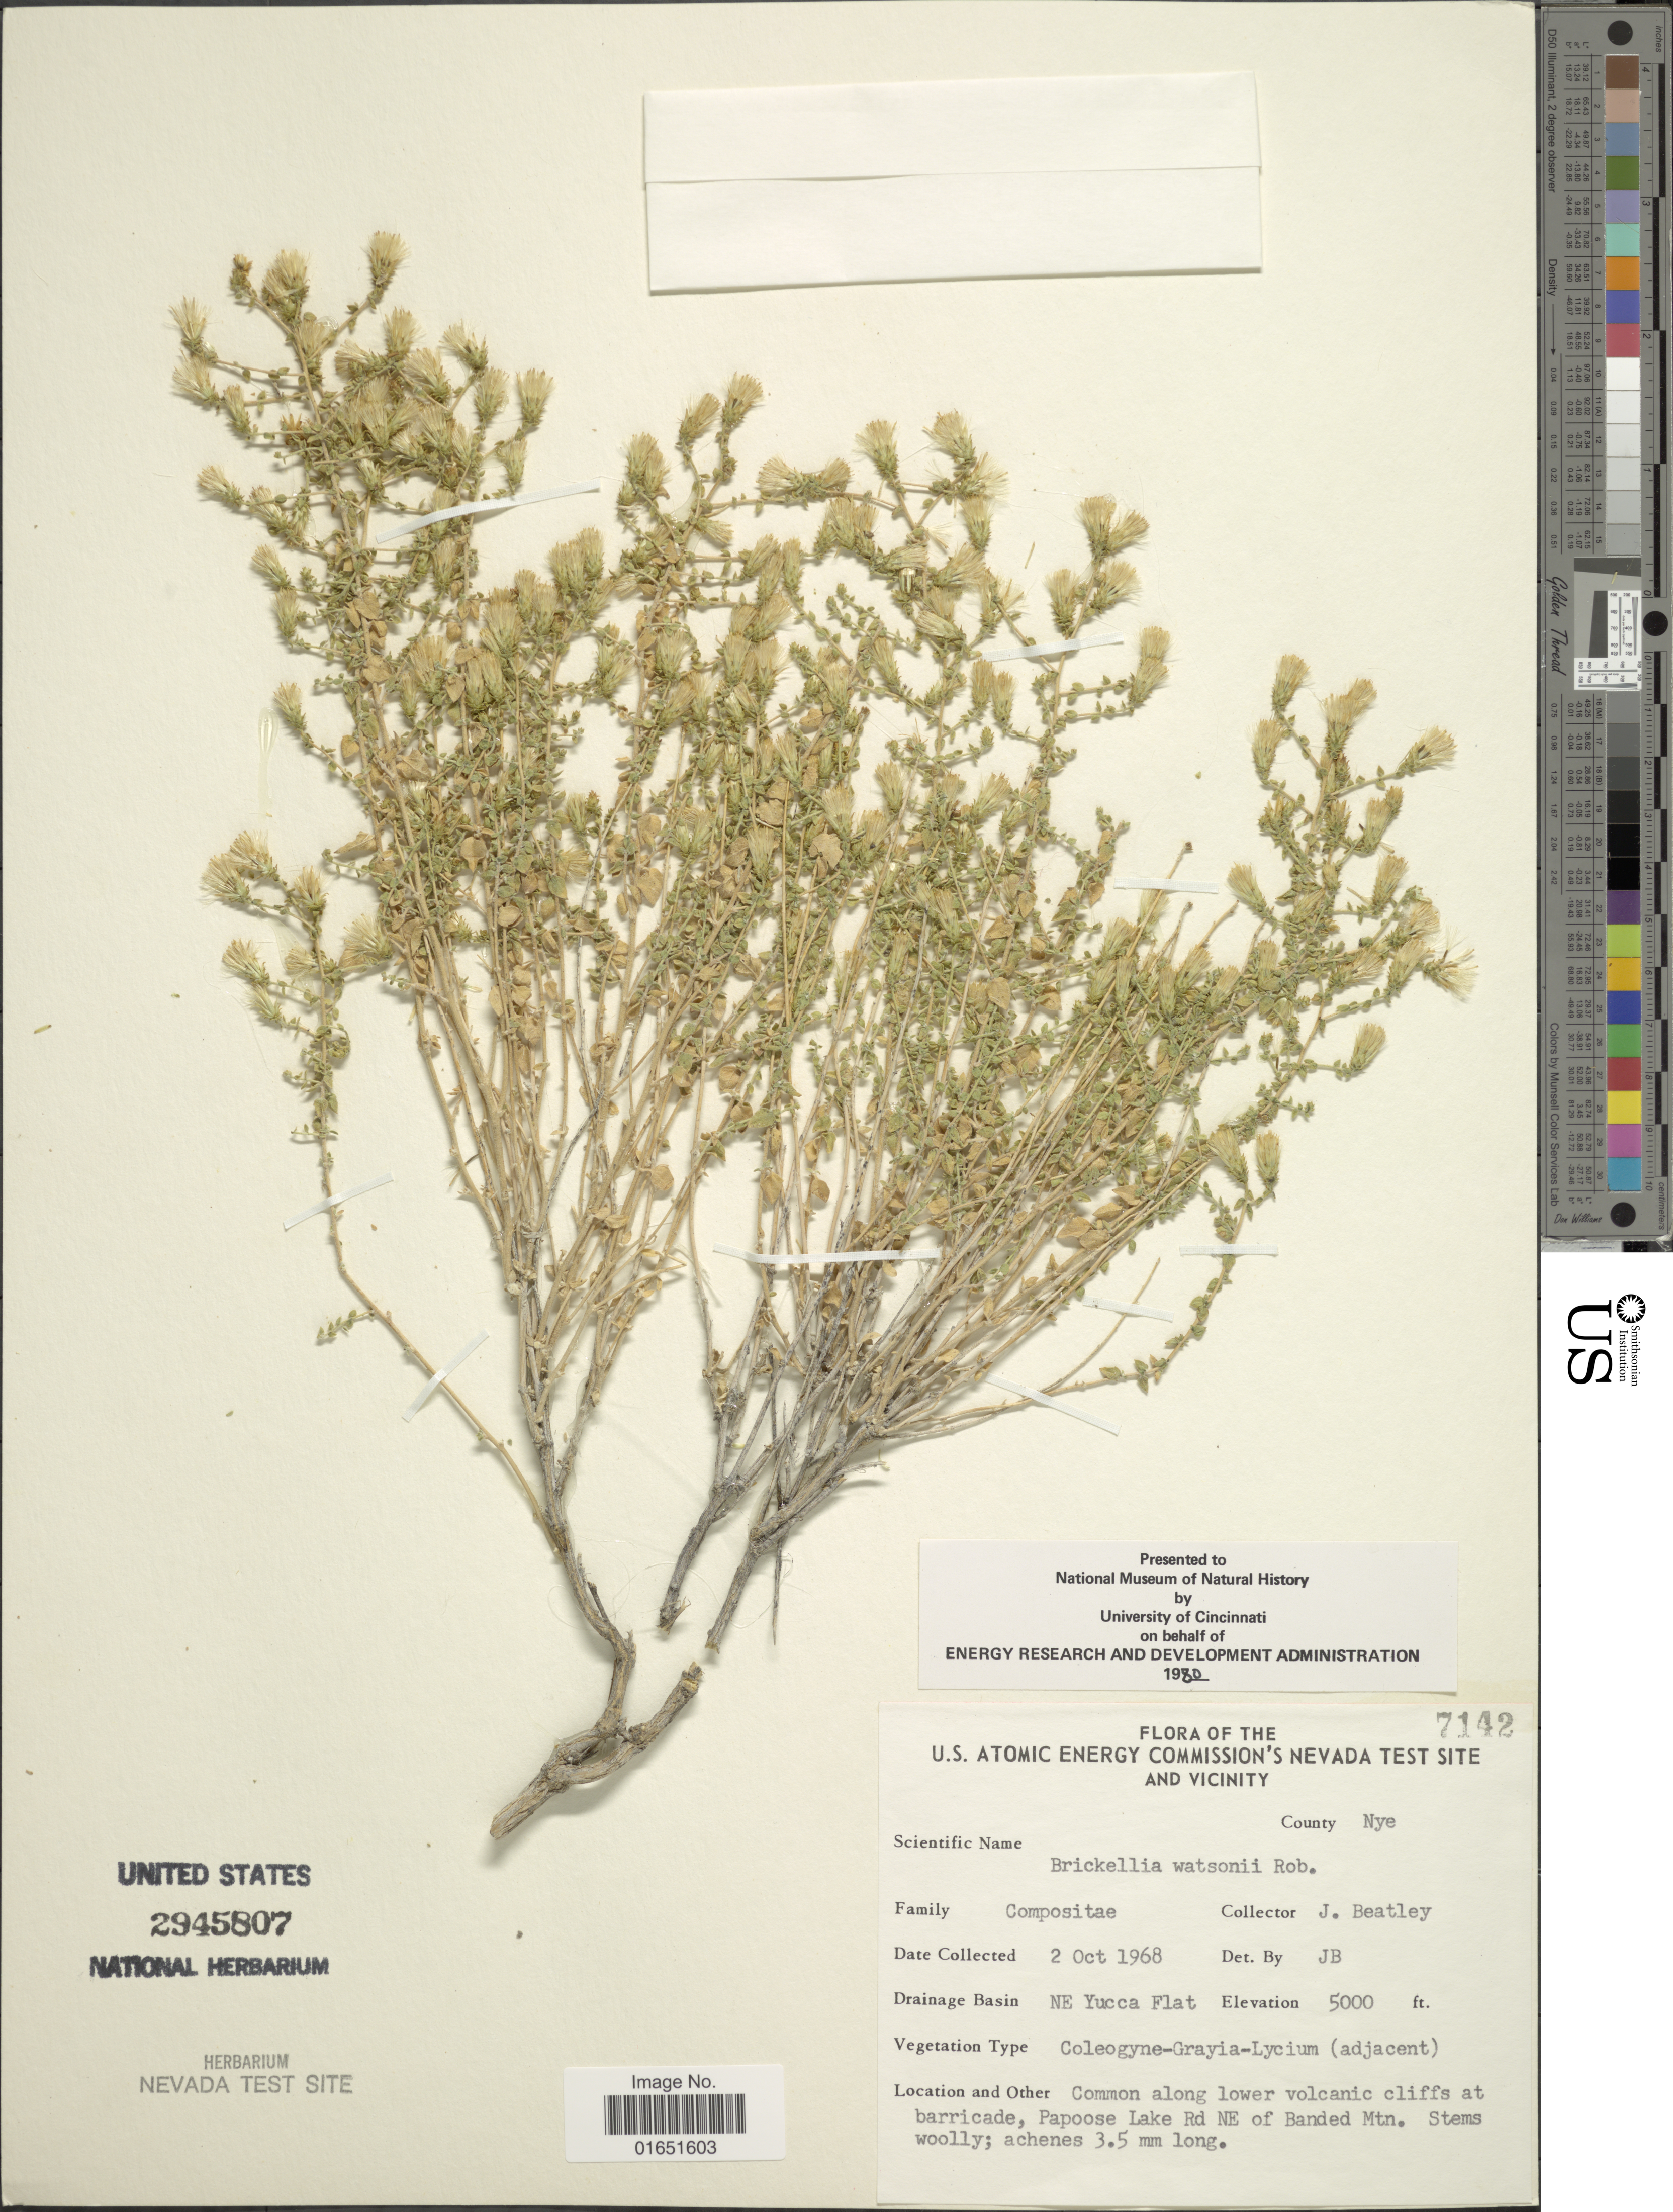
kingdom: Plantae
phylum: Tracheophyta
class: Magnoliopsida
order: Asterales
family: Asteraceae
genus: Brickellia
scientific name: Brickellia watsonii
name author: B.L. Rob.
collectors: J. C. Beatley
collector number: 7142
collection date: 1968-10-02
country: United States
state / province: Nevada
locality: U.S. Atomic Energy Commison's Nevada Test Site and Vicinity, County Nye, Drainage Basin NE. Yucca Flat, Common along lower volcanic cliffs at barricade, Papoose Lake Rd NE of Banded Mtn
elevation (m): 1524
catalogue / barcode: US 2945807